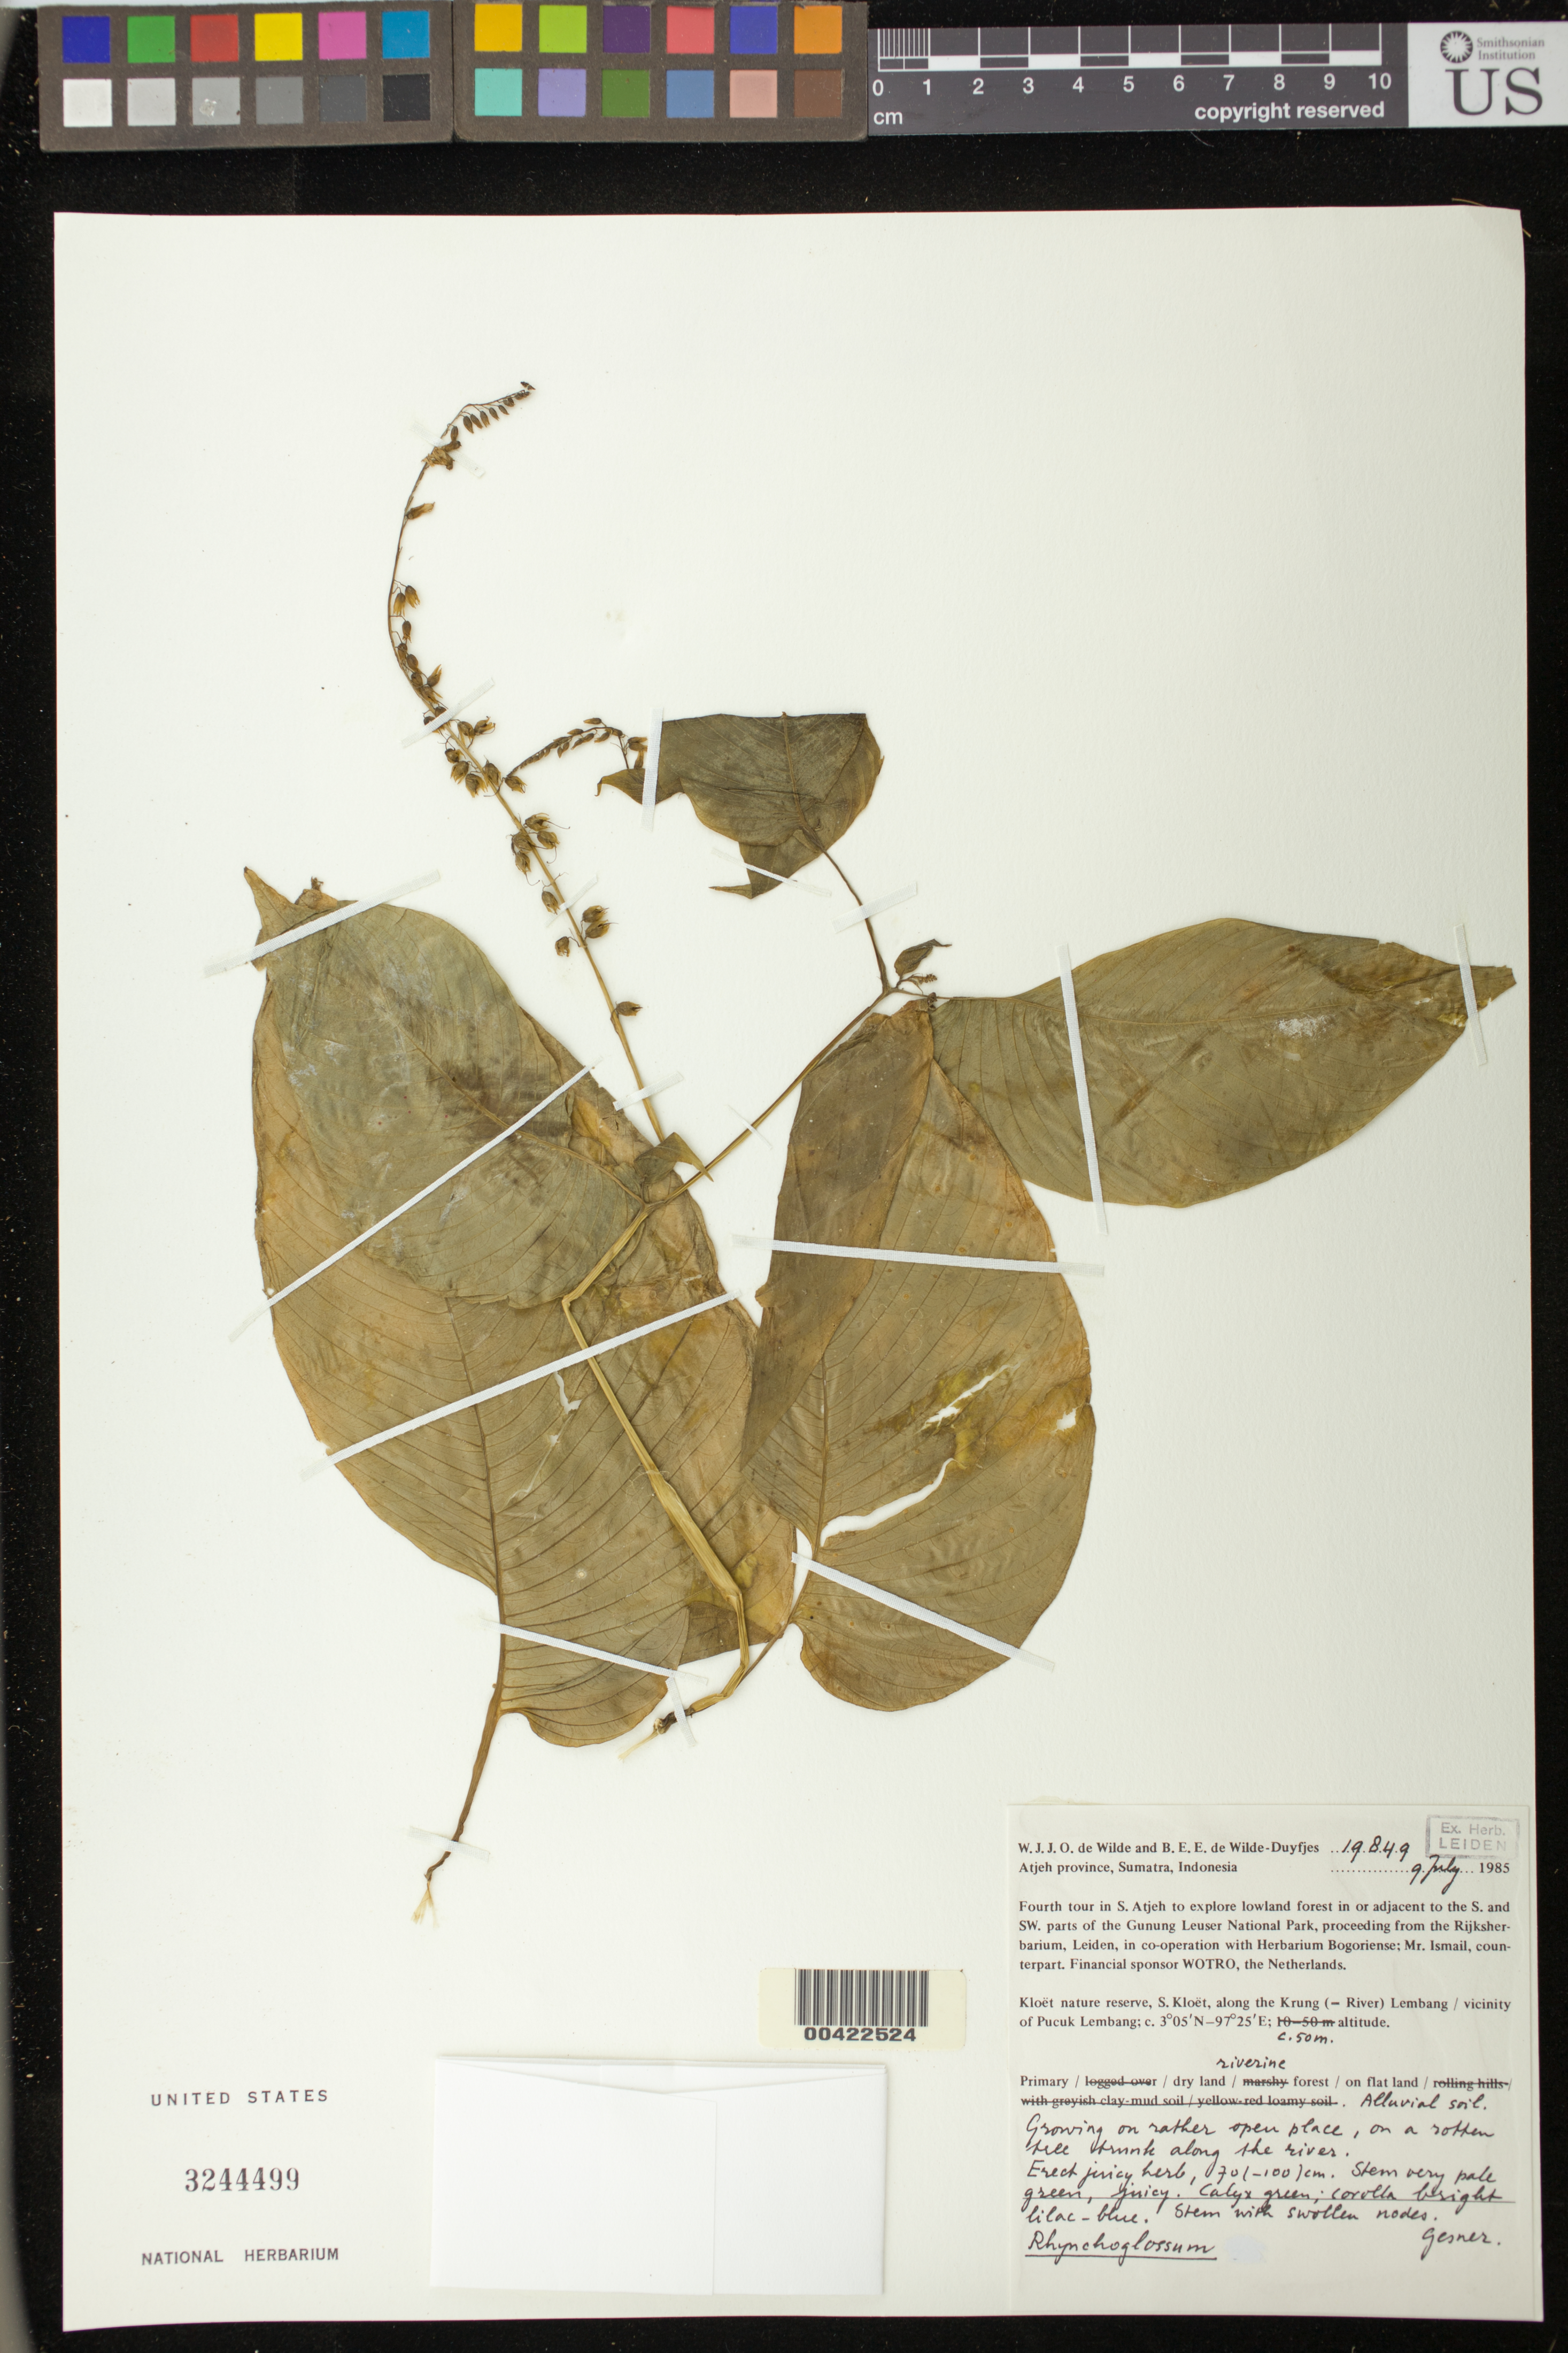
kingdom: Plantae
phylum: Tracheophyta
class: Magnoliopsida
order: Lamiales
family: Gesneriaceae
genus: Rhynchoglossum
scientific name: Rhynchoglossum sp.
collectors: W. J. de Wilde & B. E. de Wilde-Duyfjes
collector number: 19849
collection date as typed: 09 Jul 1985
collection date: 1985-07-09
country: Indonesia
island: Sumatra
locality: Aceh, Ssw part of the gunumg leuser national park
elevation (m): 50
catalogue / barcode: US 3244499